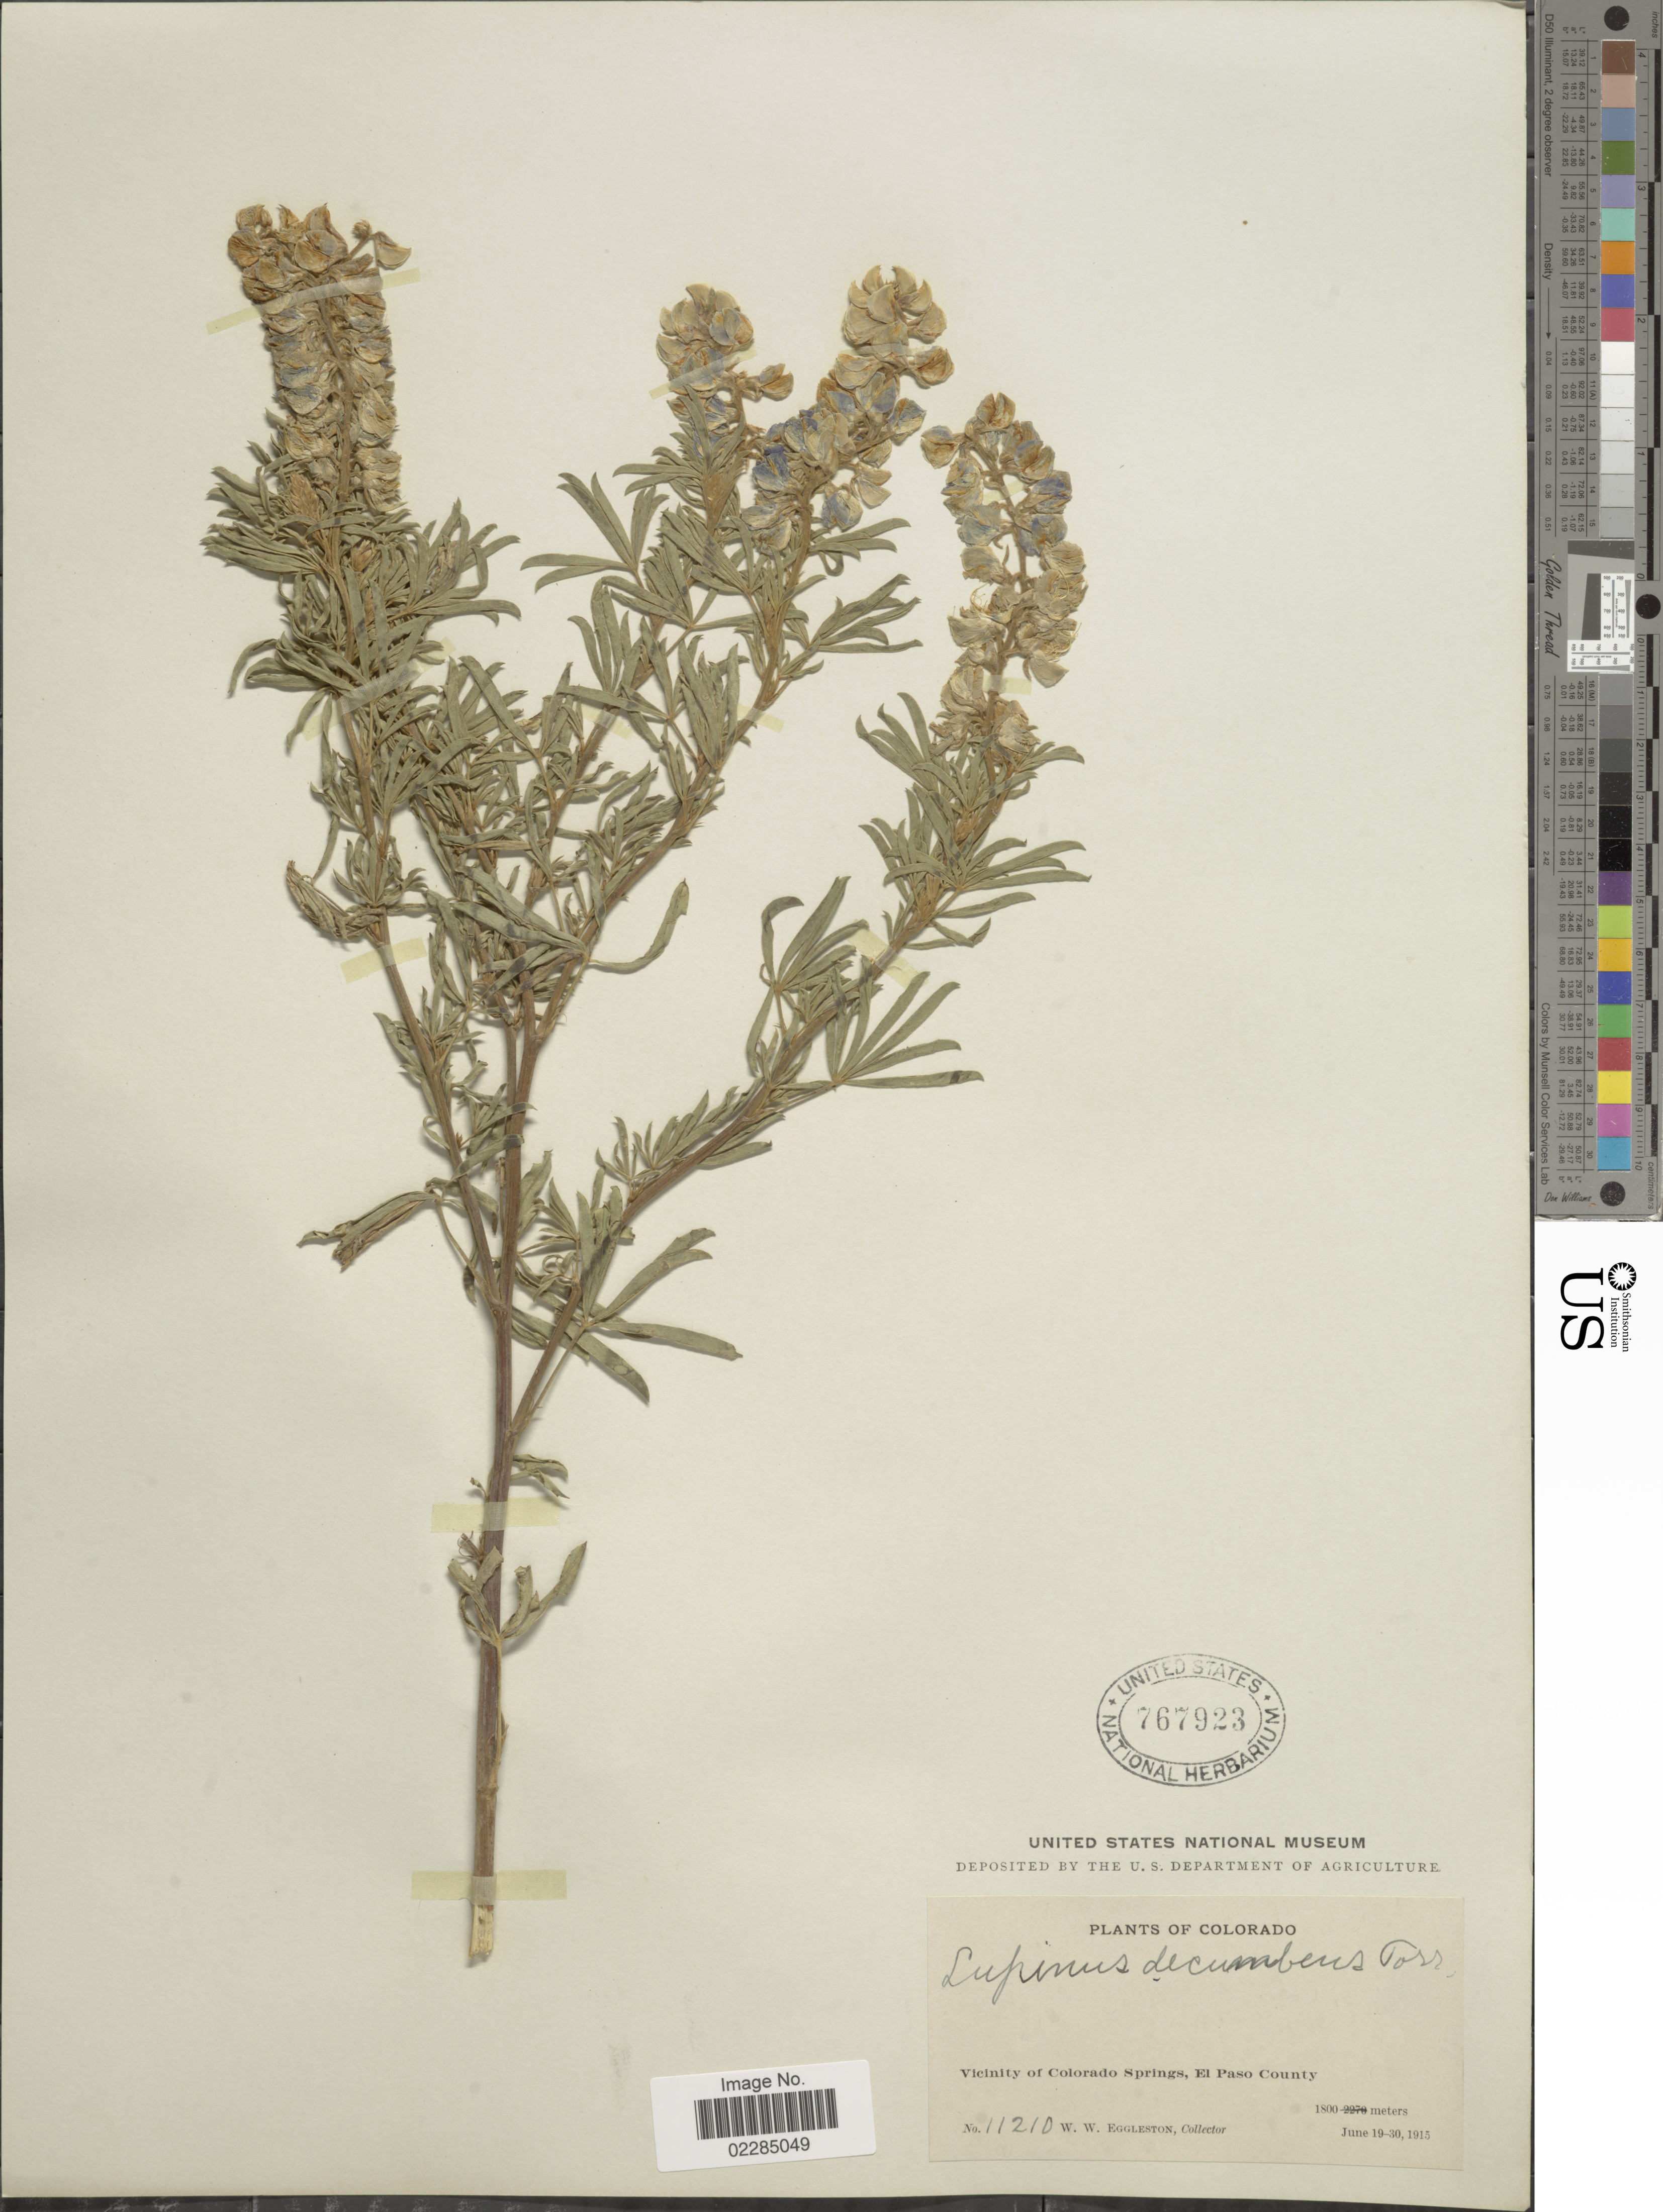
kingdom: Plantae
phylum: Tracheophyta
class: Magnoliopsida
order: Fabales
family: Fabaceae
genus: Lupinus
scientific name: Lupinus decumbens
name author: Torr.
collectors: W. W. Eggleston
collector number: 11210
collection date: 1915-06-19/1915-06-30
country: United States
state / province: Colorado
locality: Vicinity of Colorado Springs, El Paso County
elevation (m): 1800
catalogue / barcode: US 767923